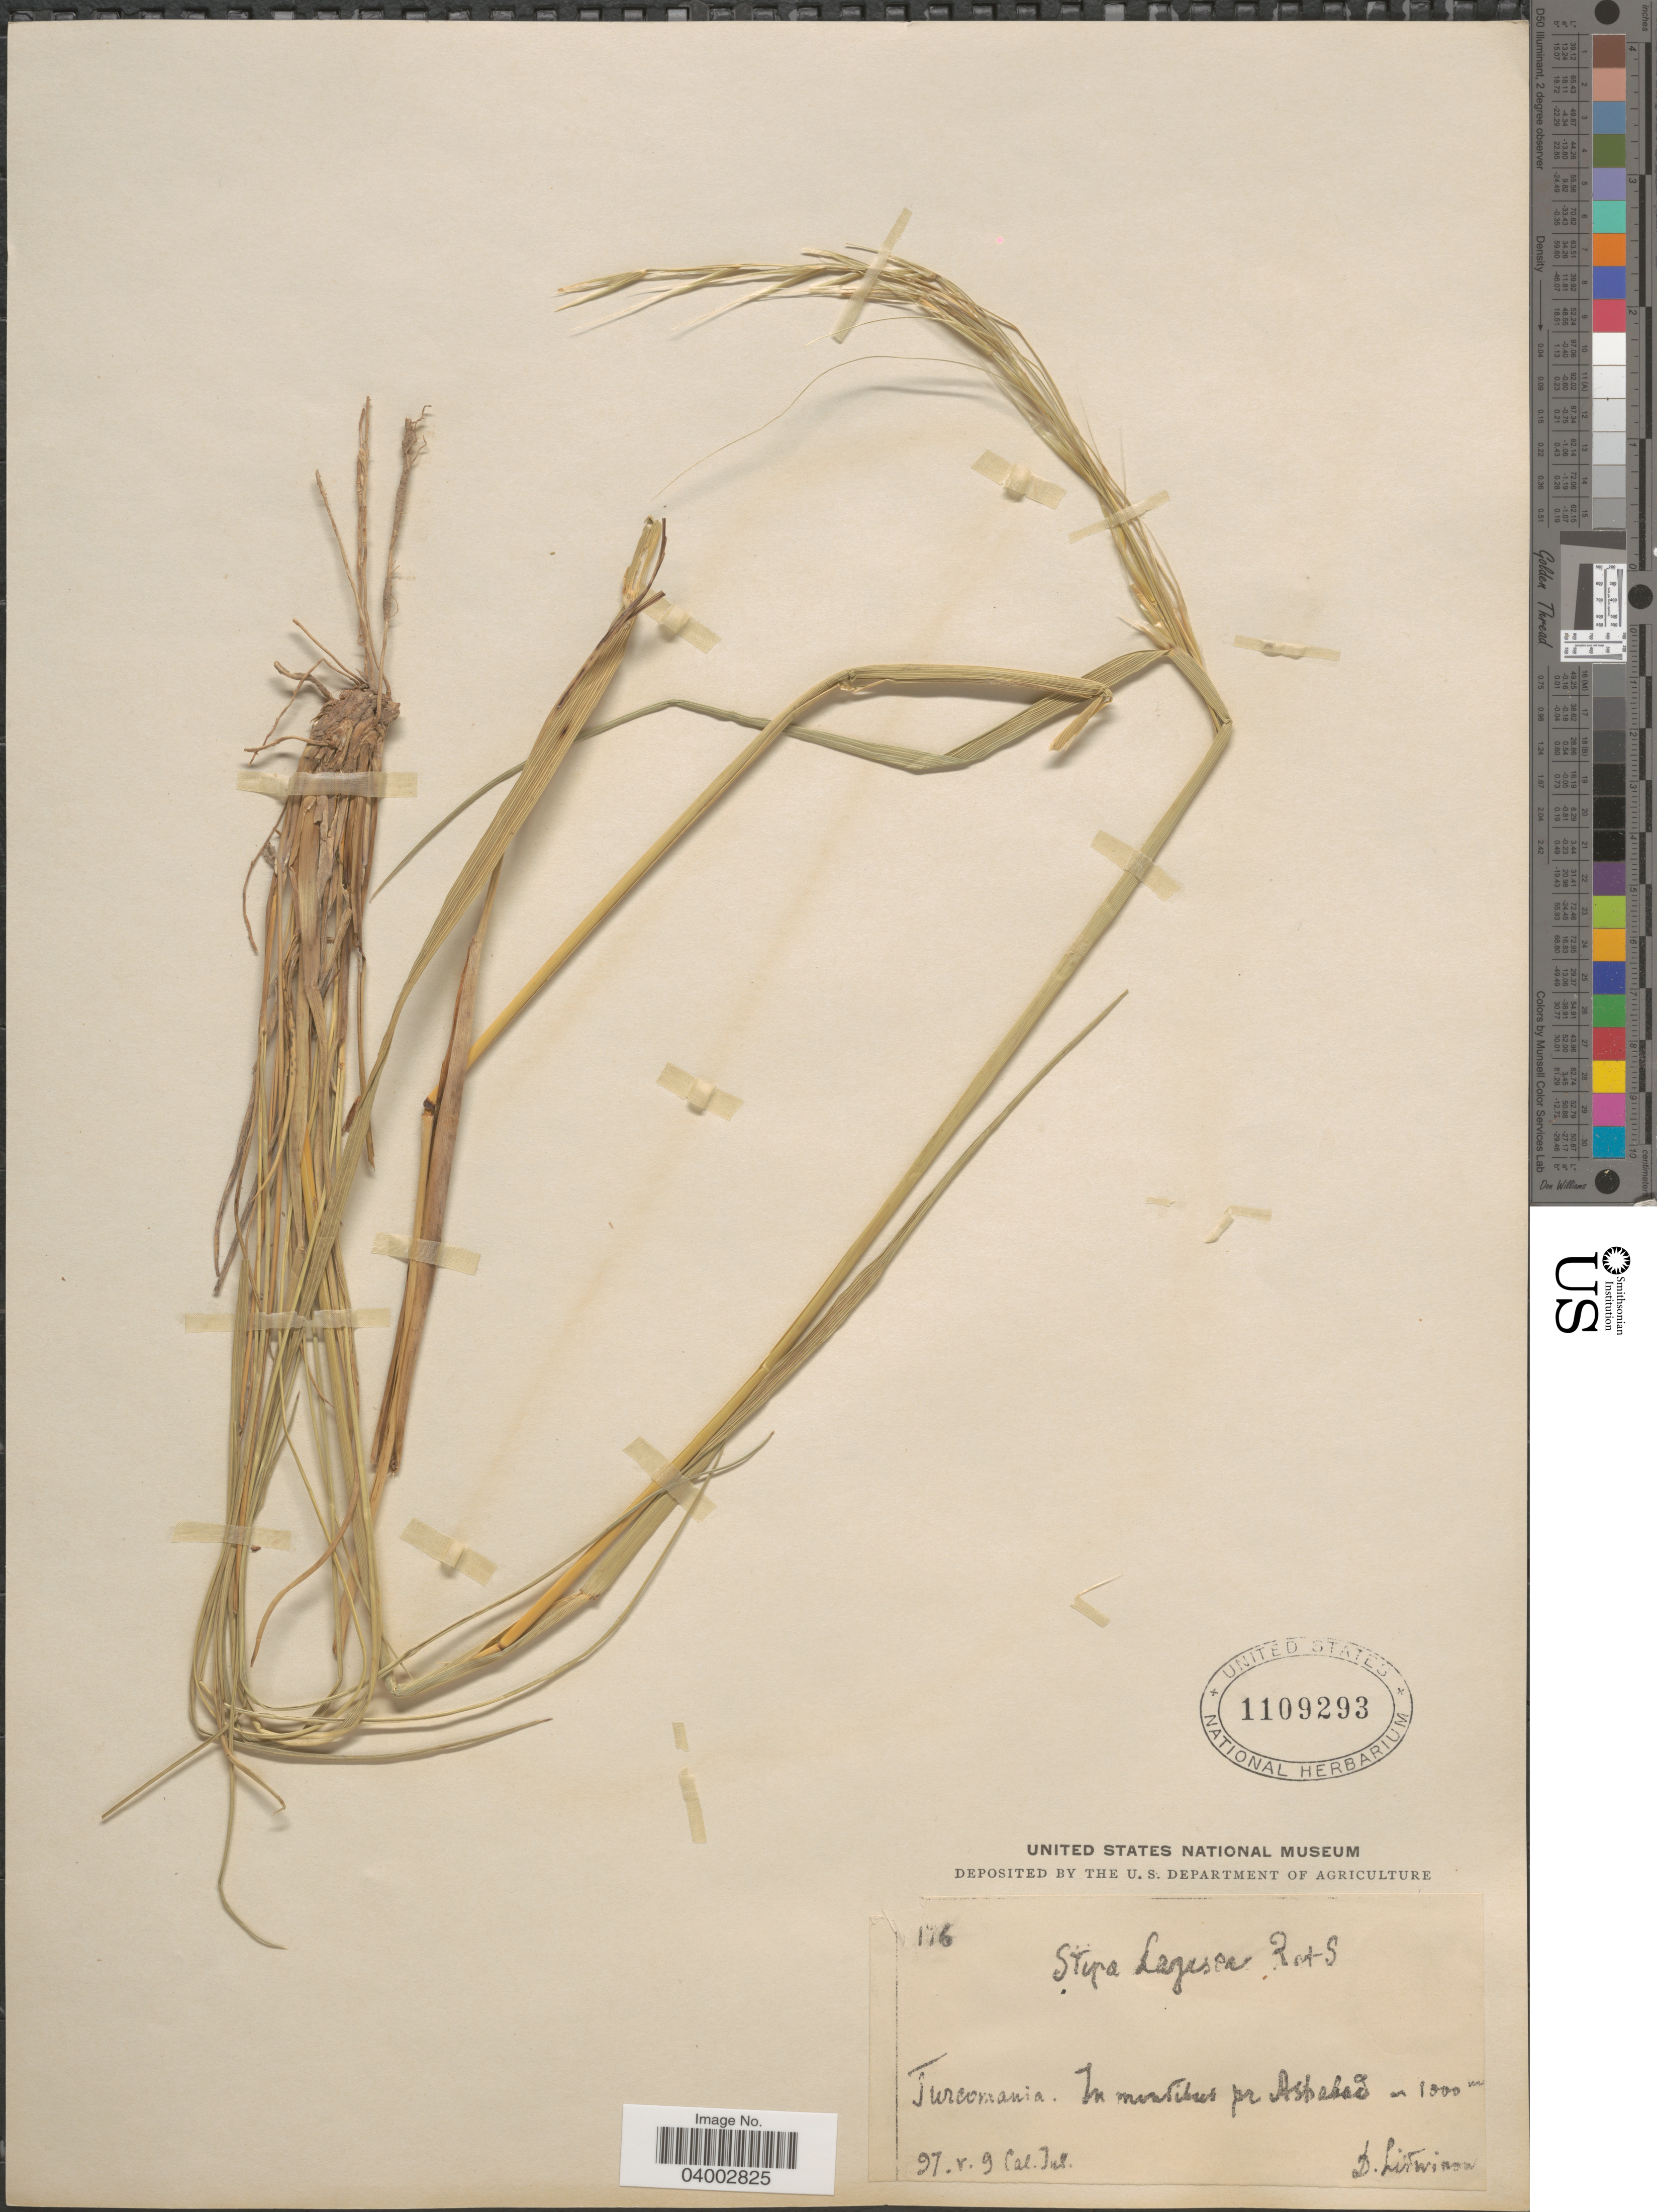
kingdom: Plantae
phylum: Tracheophyta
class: Liliopsida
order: Poales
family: Poaceae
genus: Stipa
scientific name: Stipa lagascae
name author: Schult. & Roem.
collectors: D. Litwinow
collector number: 176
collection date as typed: Transcribed d/m/y: 9/5/97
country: Turkmenistan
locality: Turcomania. In montibus pr Ashabad.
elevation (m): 1000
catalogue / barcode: US 1109293